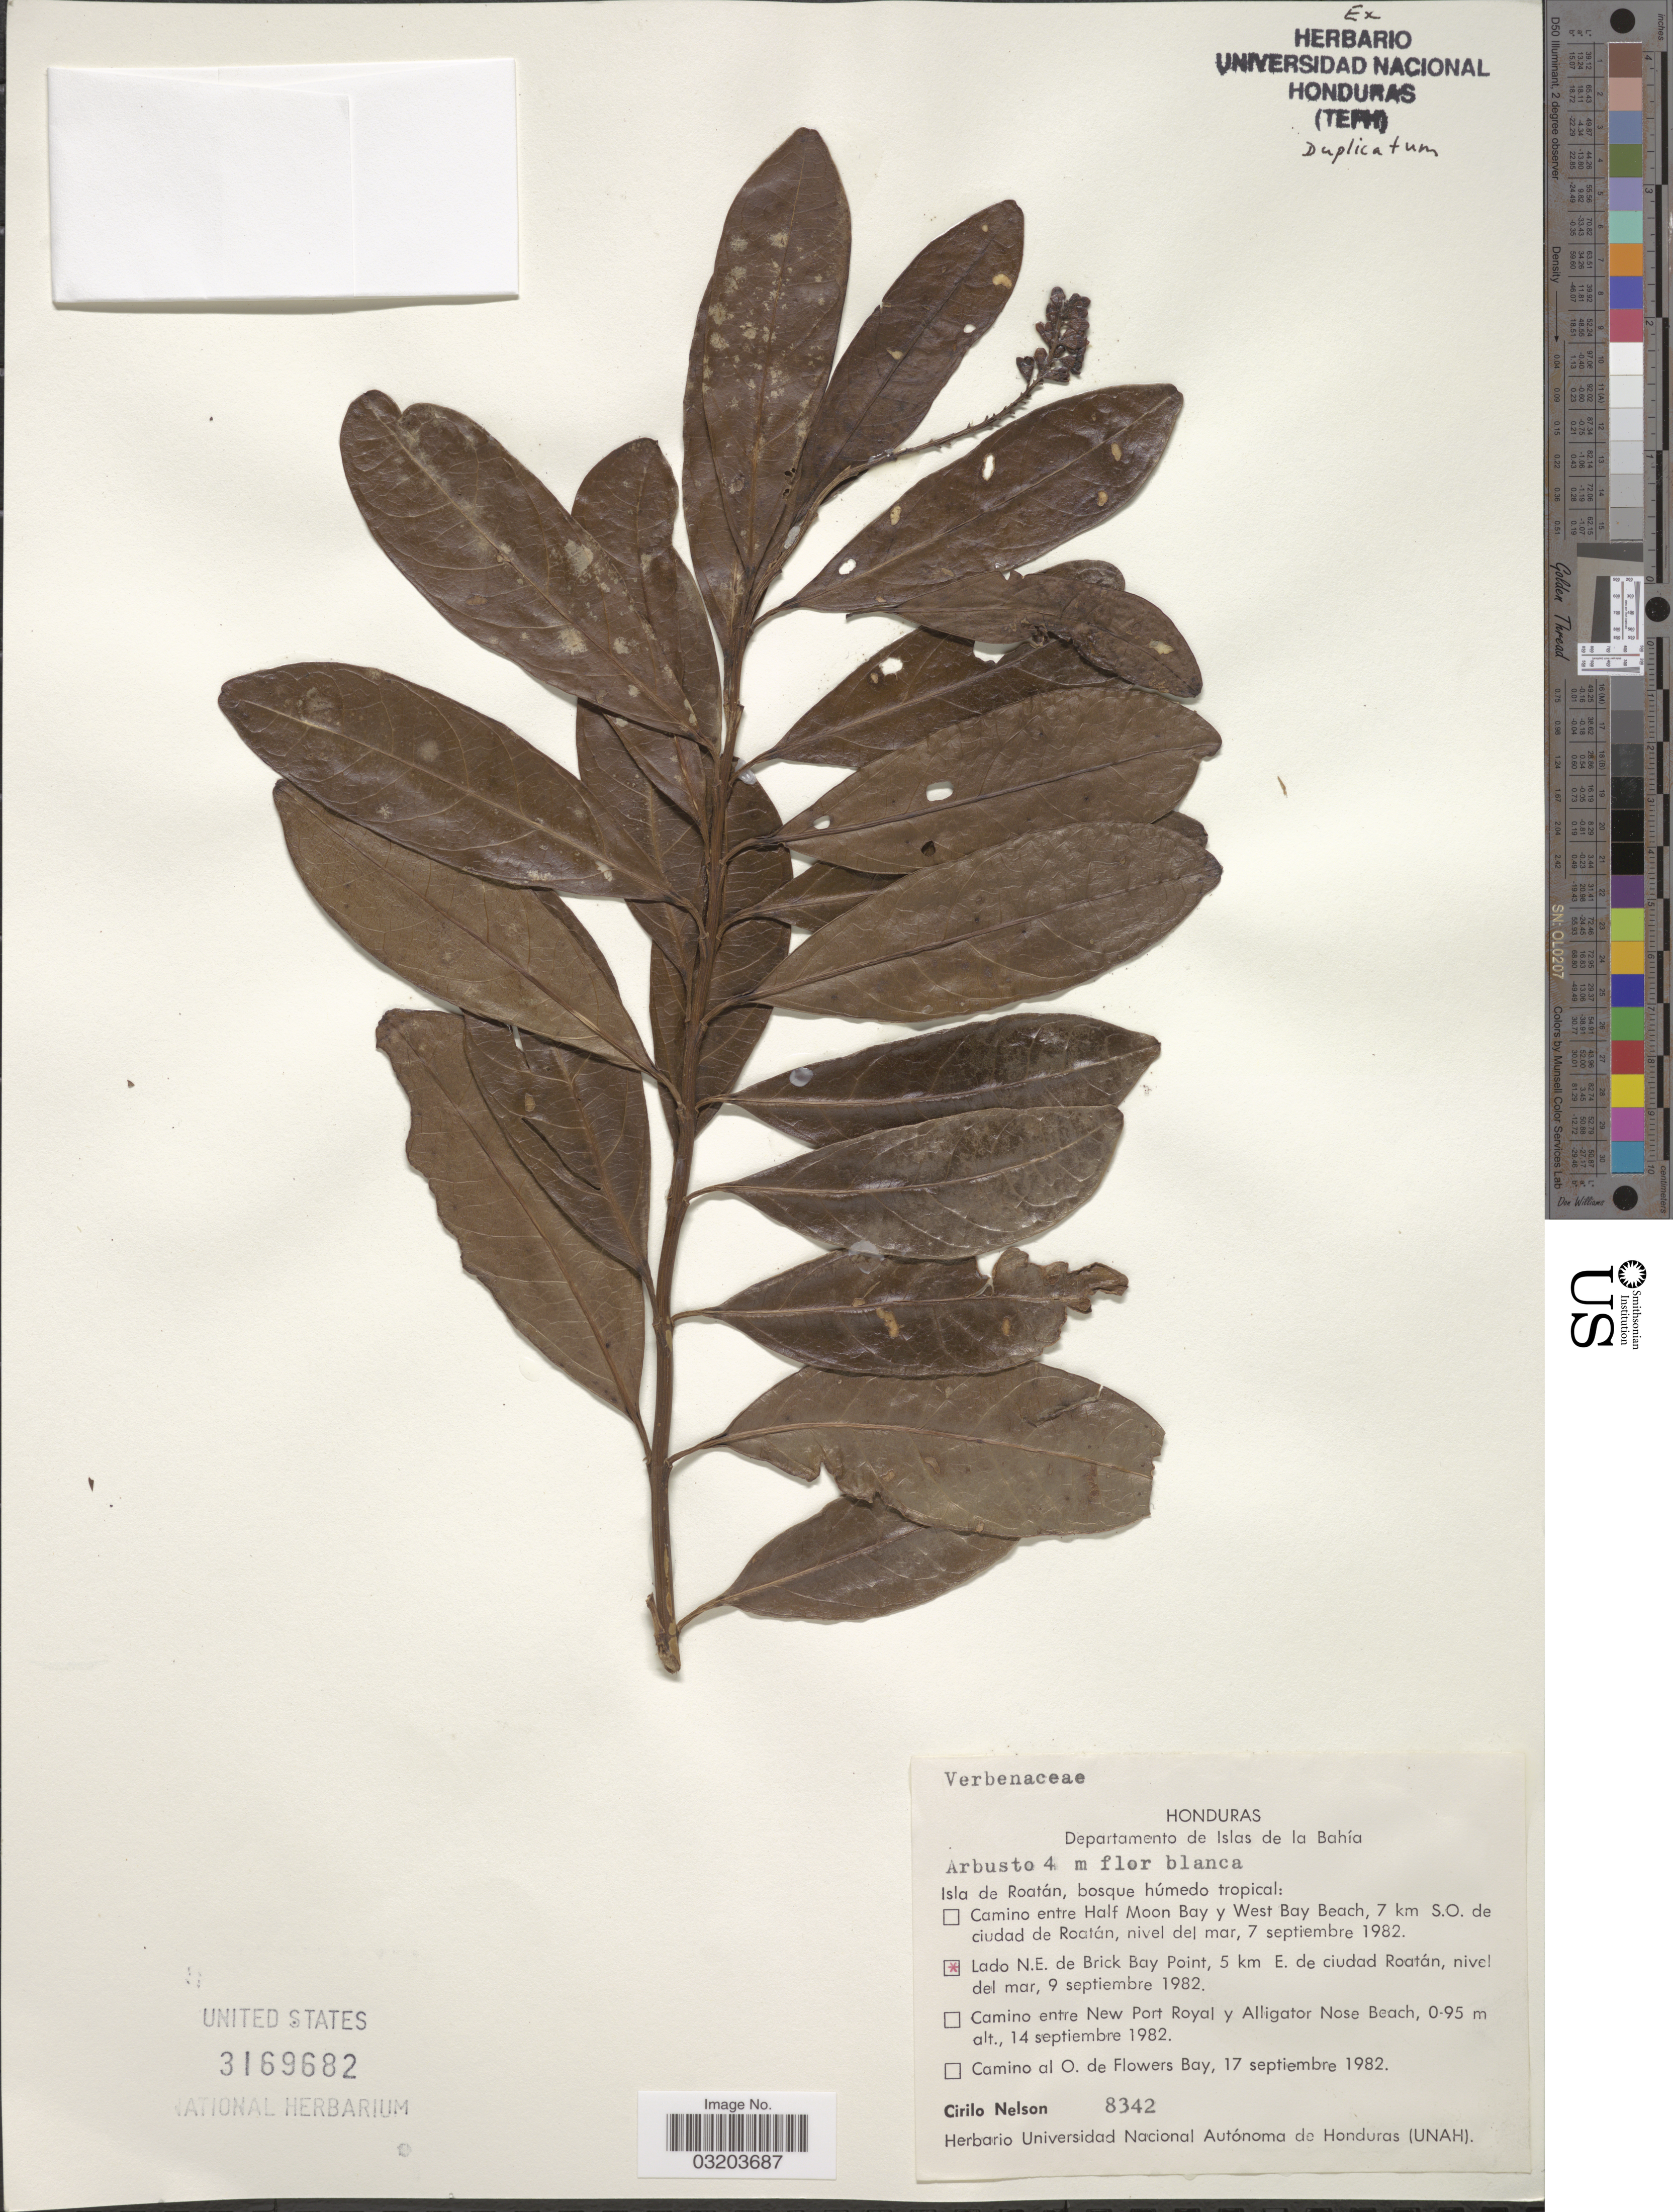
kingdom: Plantae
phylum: Tracheophyta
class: Magnoliopsida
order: Lamiales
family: Verbenaceae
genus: Citharexylum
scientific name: Citharexylum sp.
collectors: C. Nelson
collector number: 8342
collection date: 1982-09-09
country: Honduras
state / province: Islas de la Bahía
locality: Departamento de Islas de la Bahía. Isla de Roatán. Lado N. E. de Brock Bay Point, 5 km E. de ciudad Roatán.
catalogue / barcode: US 3169682